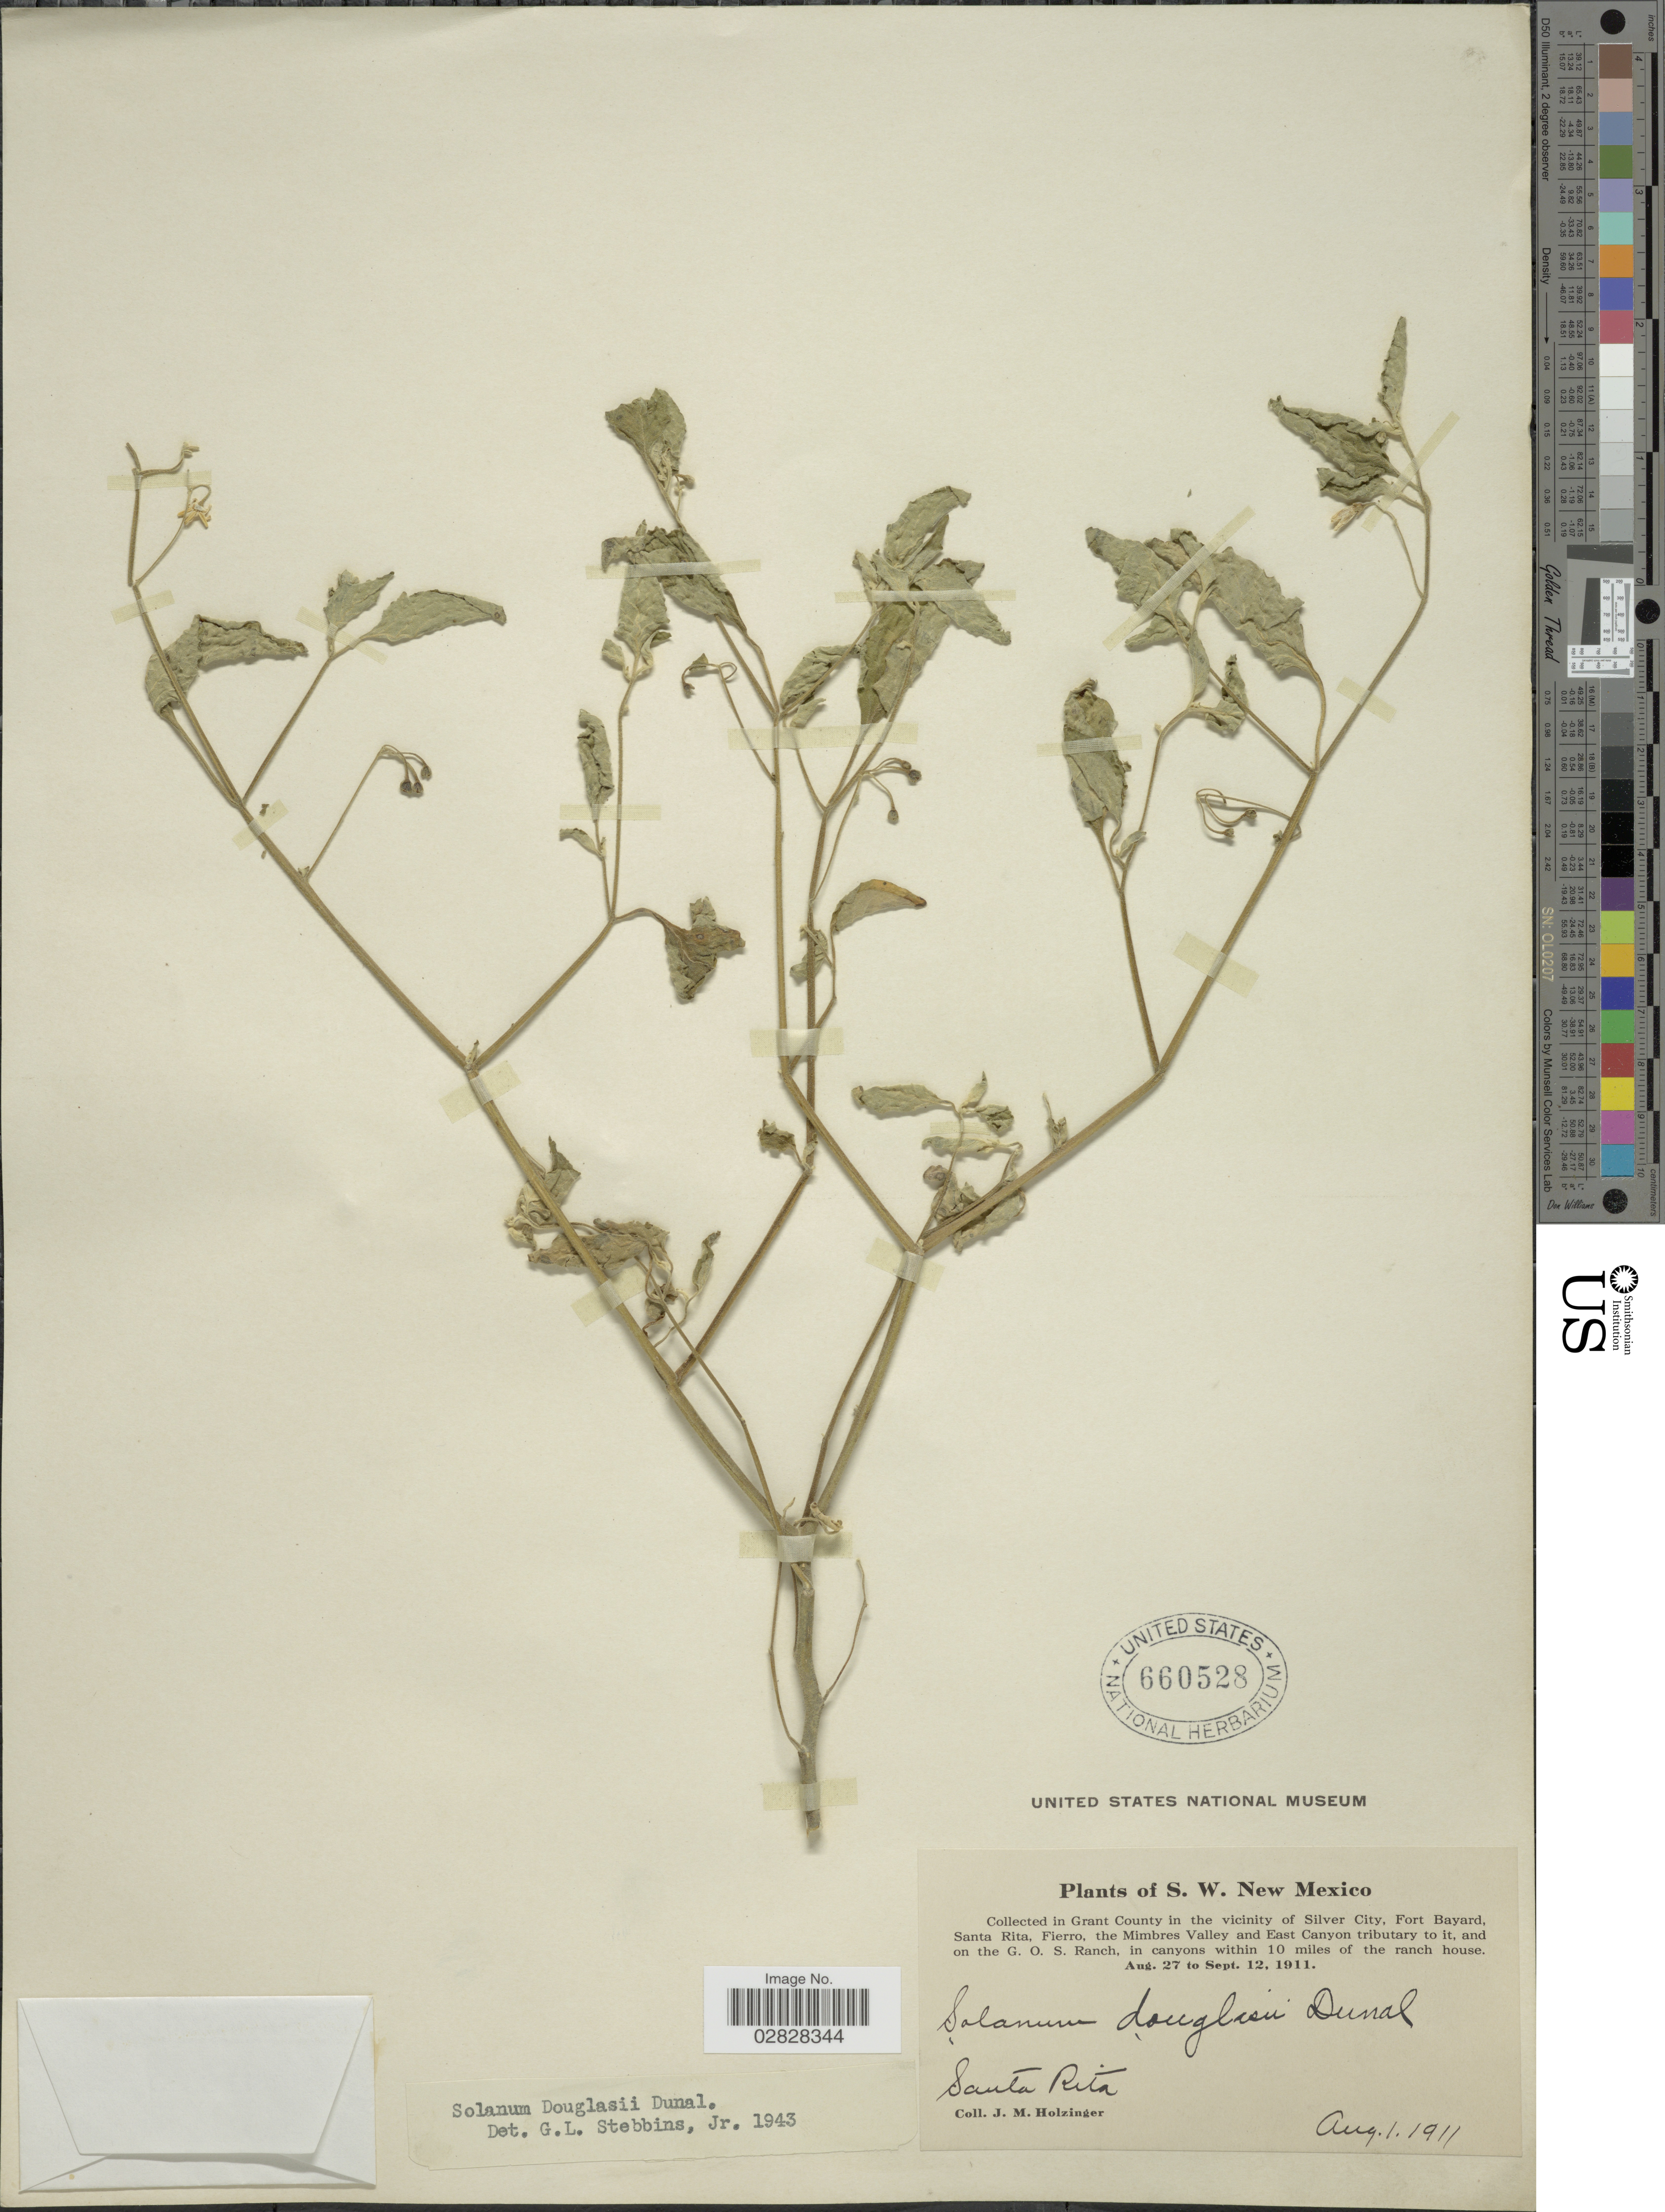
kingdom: Plantae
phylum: Tracheophyta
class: Magnoliopsida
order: Solanales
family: Solanaceae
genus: Solanum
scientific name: Solanum douglasii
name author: Dunal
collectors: J. M. Holzinger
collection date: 1911-08-01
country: United States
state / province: New Mexico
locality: S.W. Mexico. Grant County in the vicinity of Silver City, Fort Bayard, Santa Rita, Fierro, the Mimbres Valley and East Canyon tributary to it, and on the G.O.S. Ranch, in canyons within 10 miles of the ranch house. Santa Rita.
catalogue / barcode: US 660528